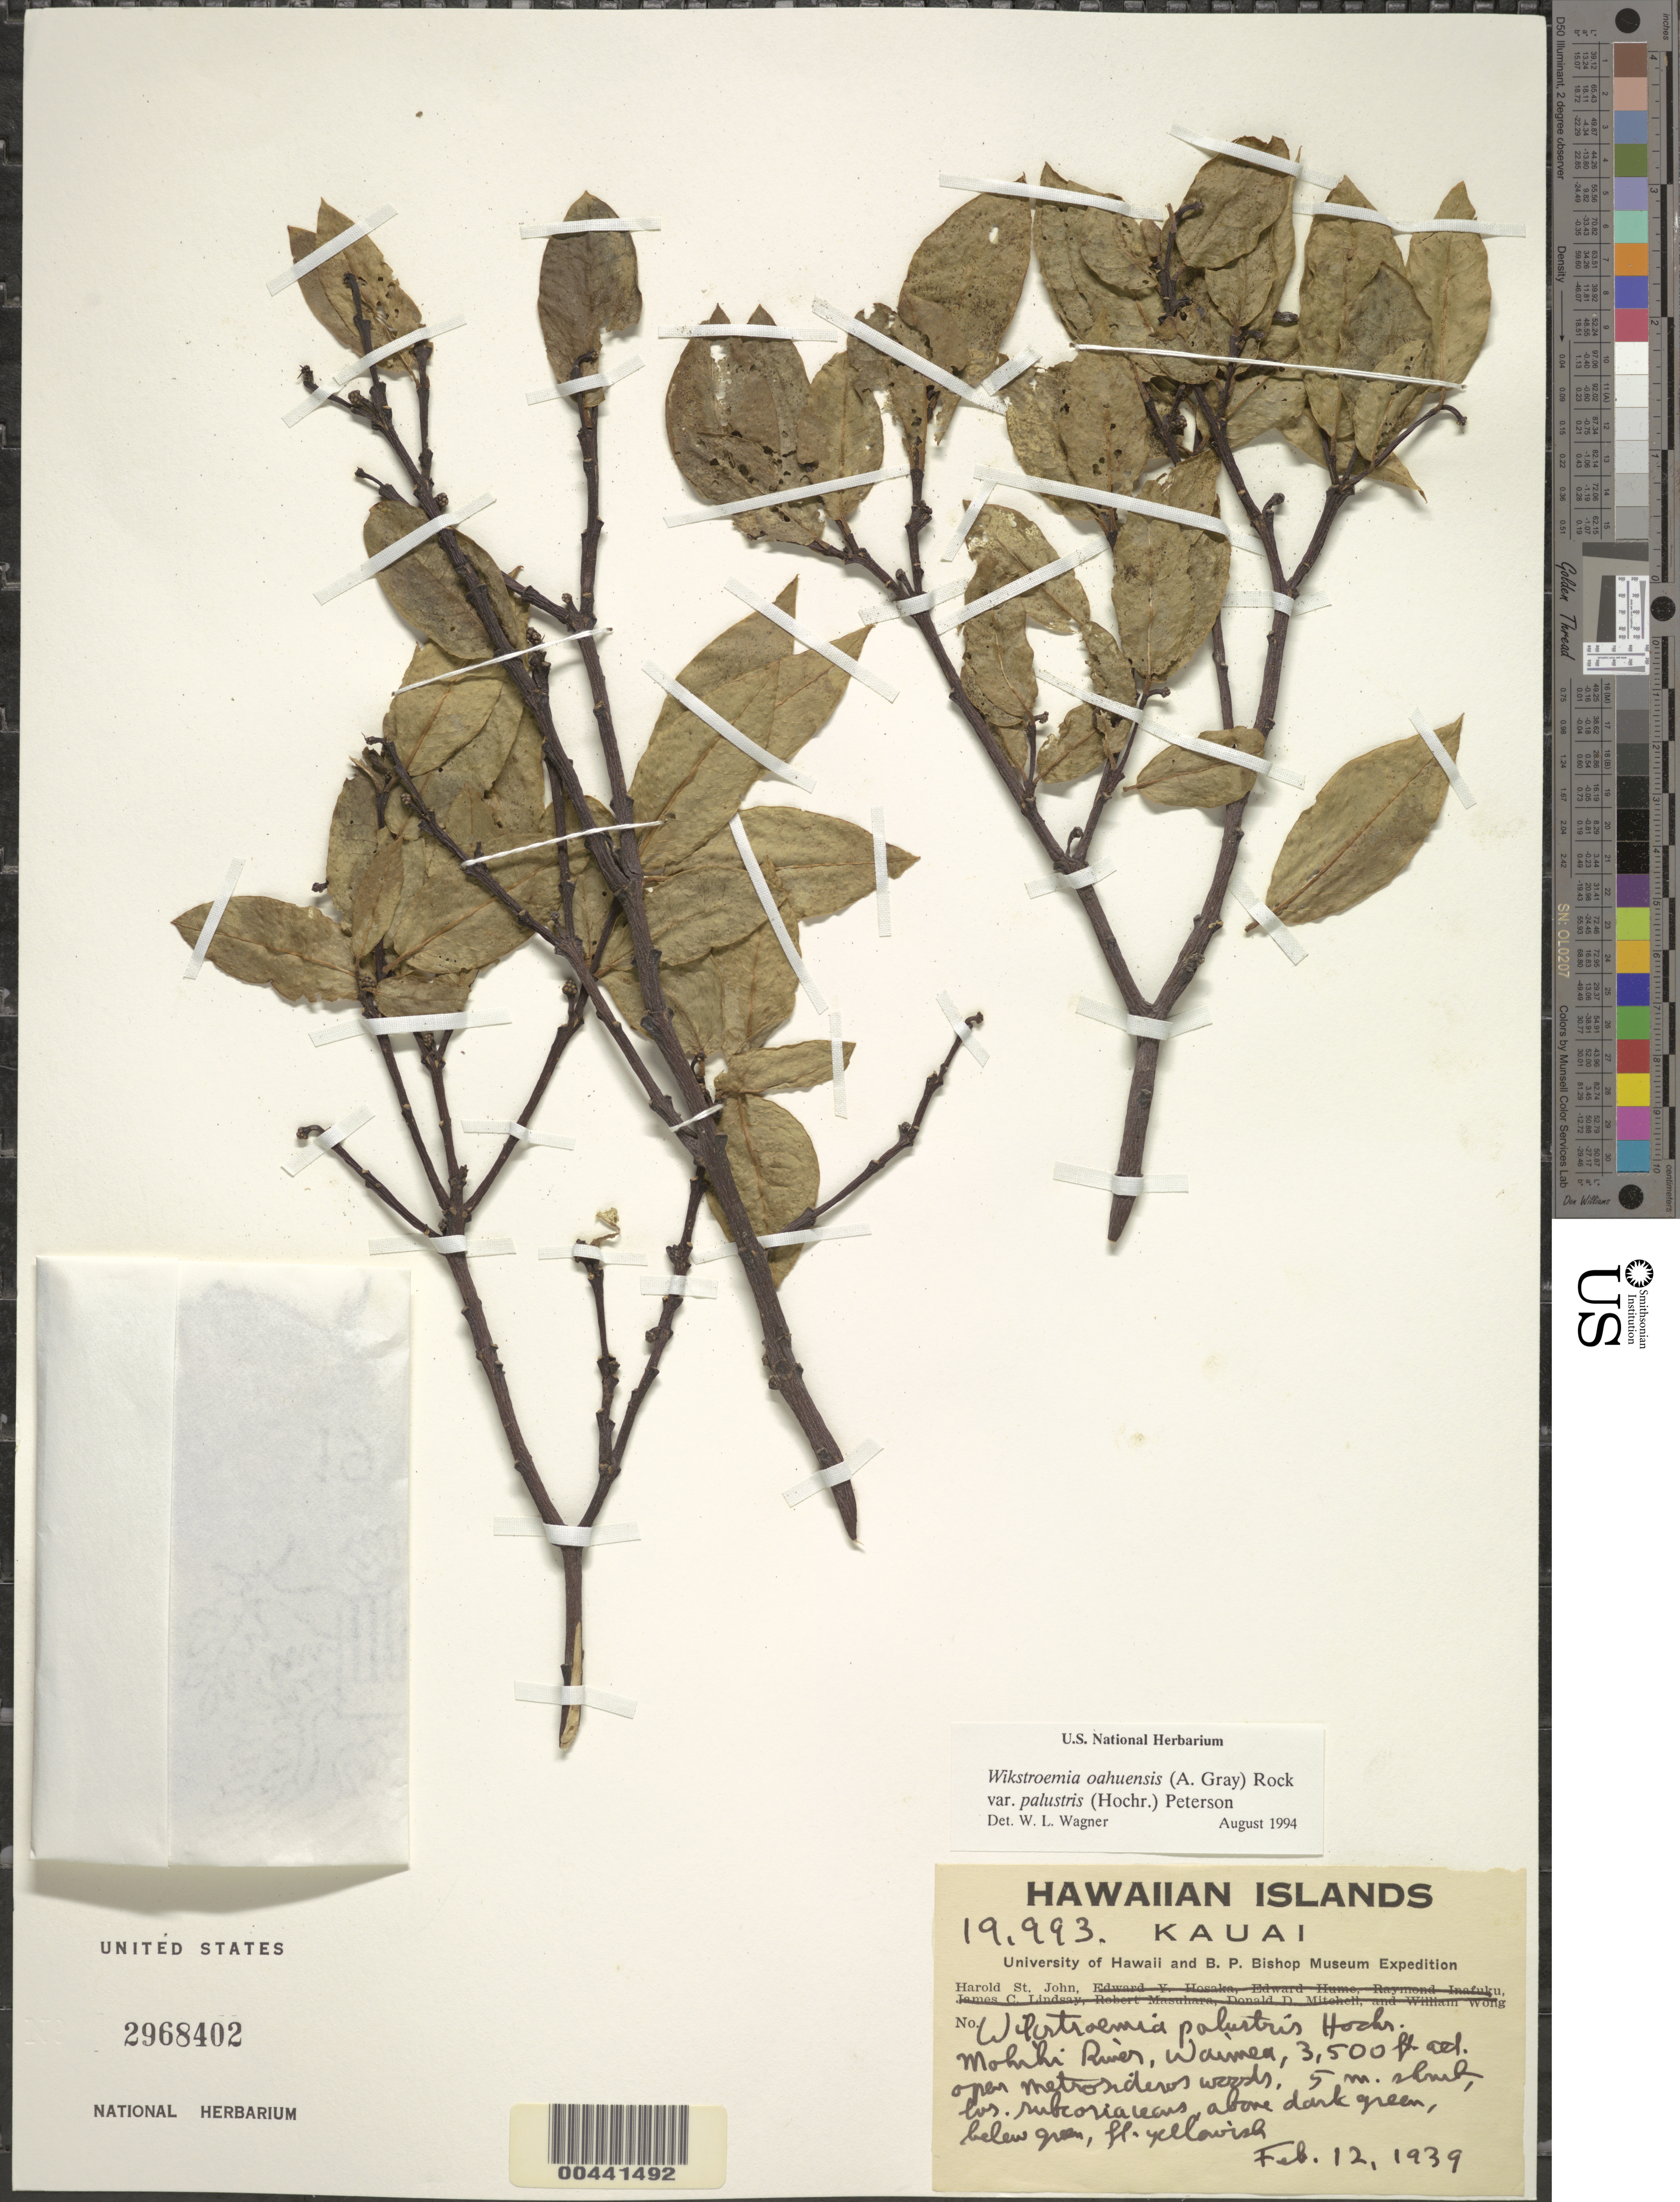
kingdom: Plantae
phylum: Tracheophyta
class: Magnoliopsida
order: Malvales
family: Thymelaeaceae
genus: Wikstroemia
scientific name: Wikstroemia oahuensis var. palustris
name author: (Hochr.) B. Peterson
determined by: Wagner, W. L., (BOT), Smithsonian Institution - National Museum of Natural History (UNITED STATES)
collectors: H. St. John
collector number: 19993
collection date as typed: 12 Feb 1939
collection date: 1939-02-12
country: United States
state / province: Hawaii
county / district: Kauai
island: Kaua'i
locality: Mohihi River, Waimea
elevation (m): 1067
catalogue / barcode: US 2968402